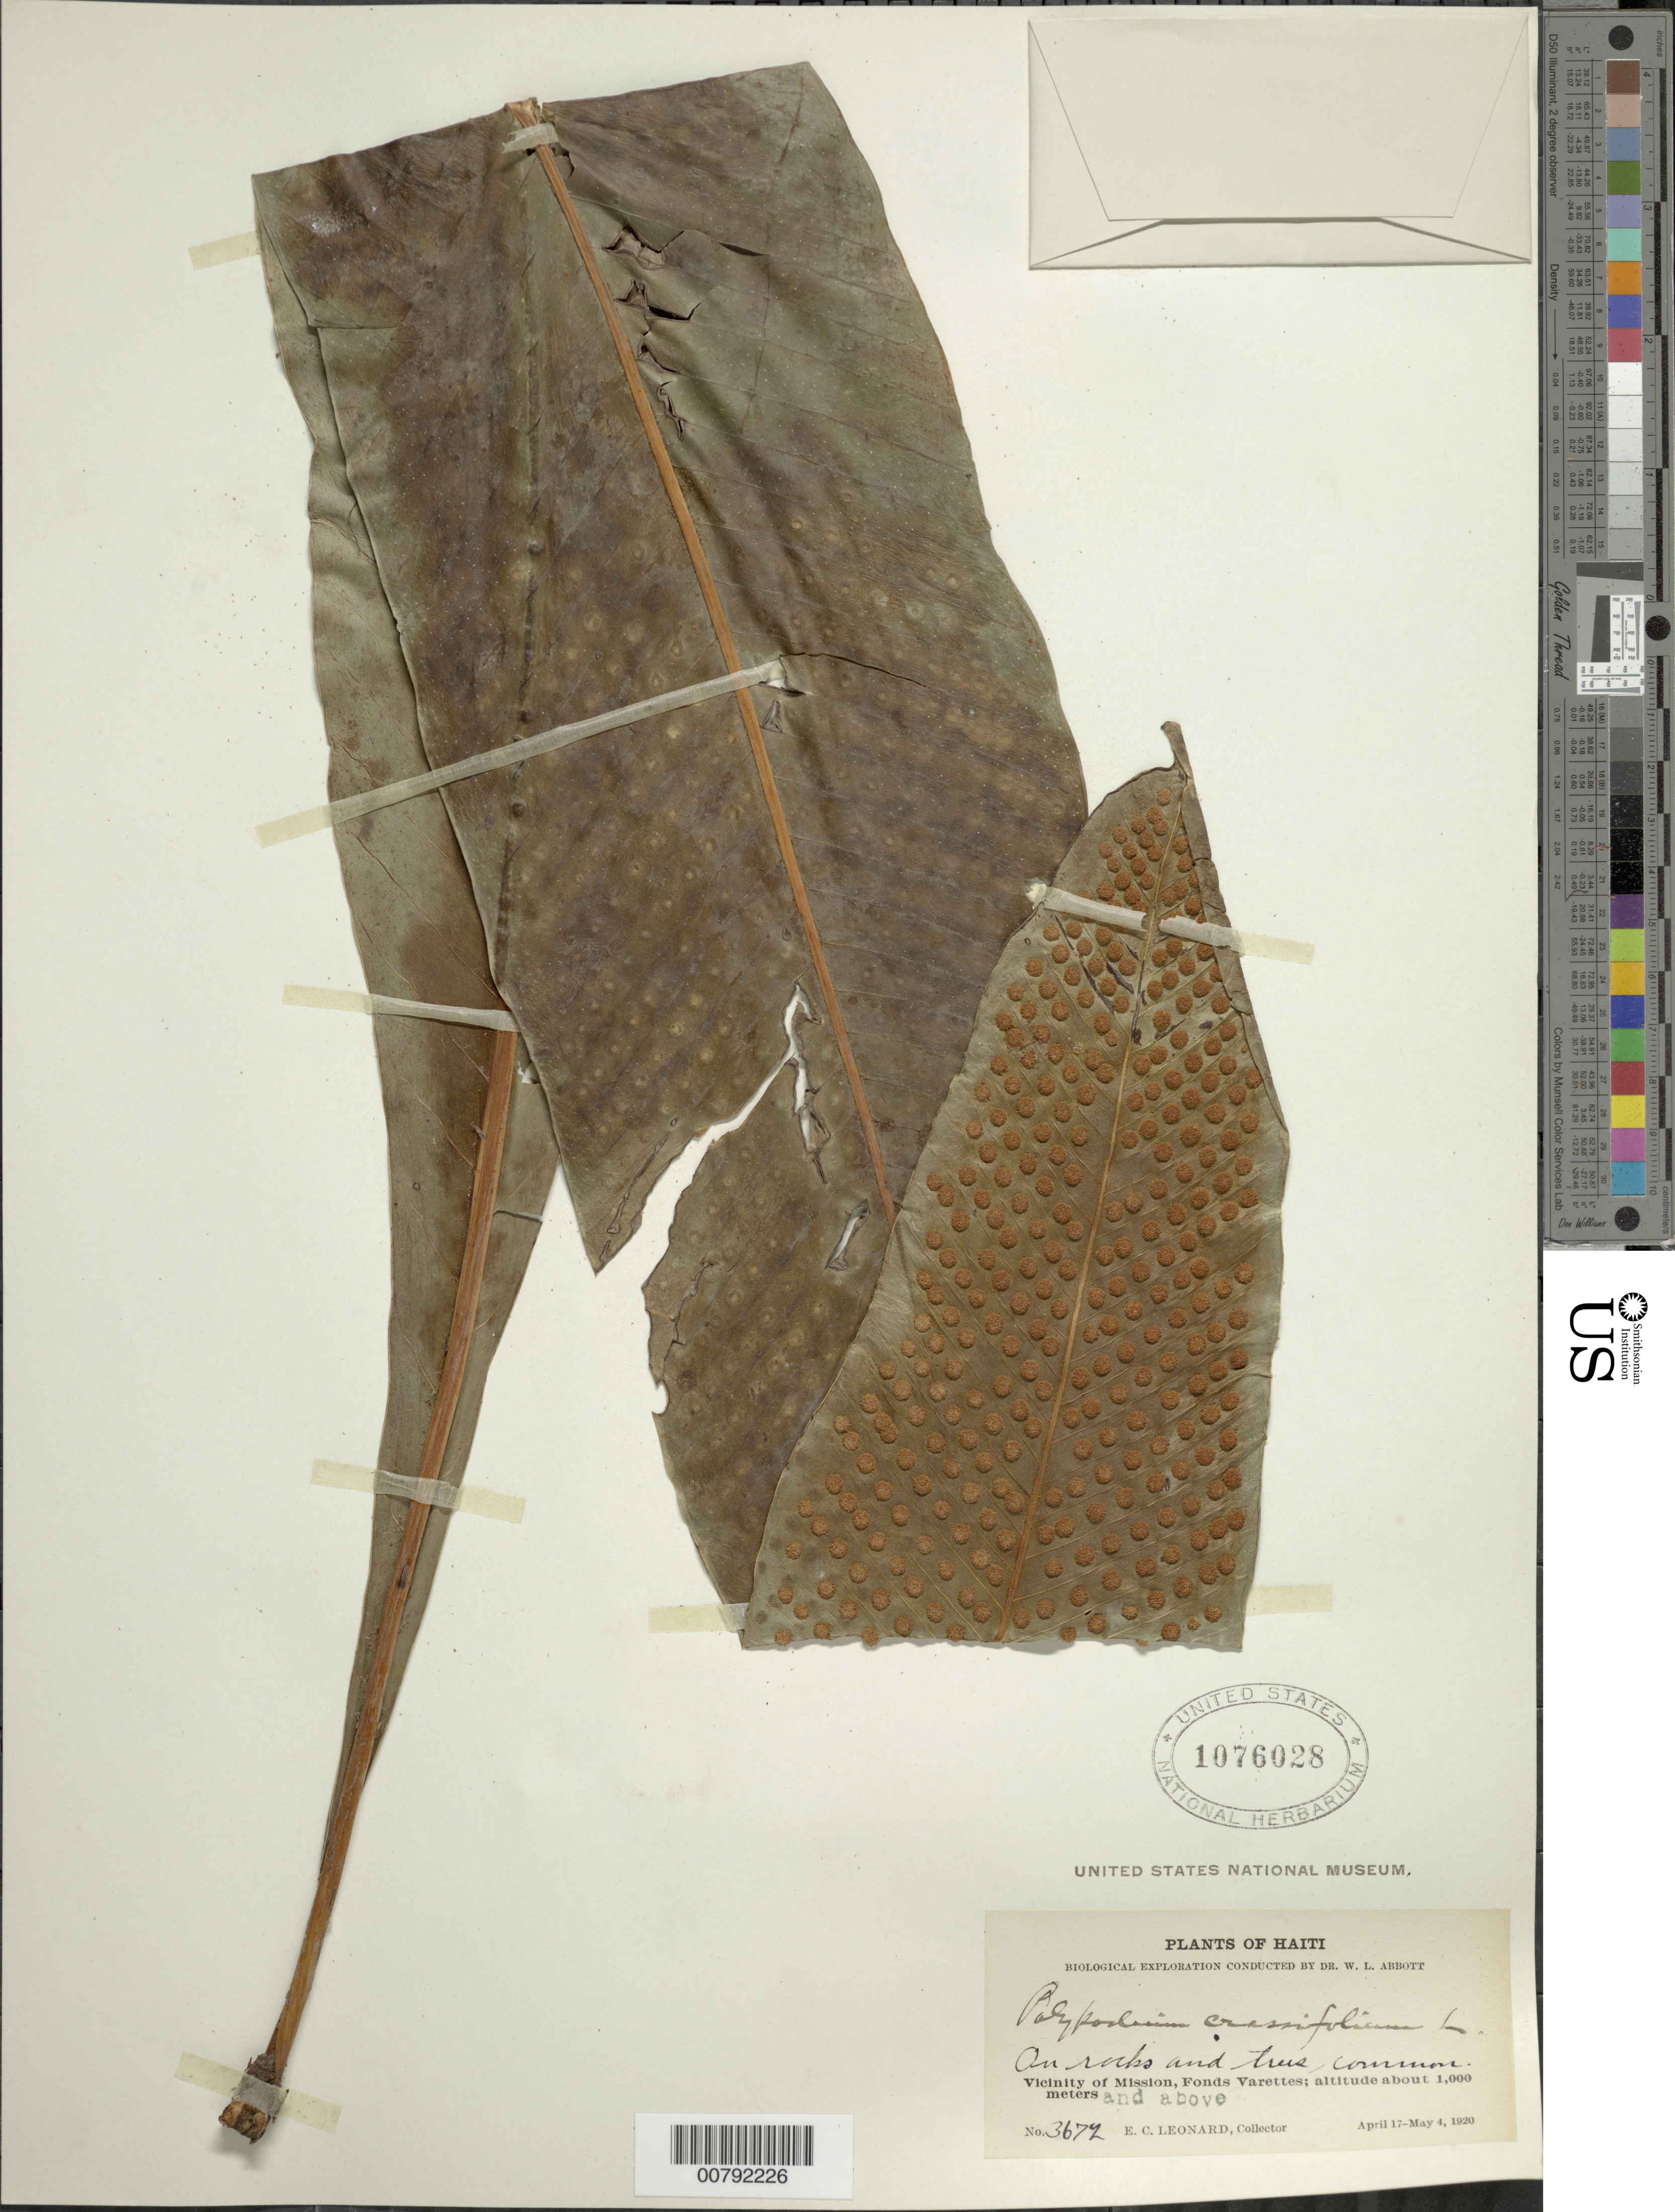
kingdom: Plantae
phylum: Tracheophyta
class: Polypodiopsida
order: Polypodiales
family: Polypodiaceae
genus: Niphidium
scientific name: Niphidium crassifolium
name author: (L.) Lellinger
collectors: E. C. Leonard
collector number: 3672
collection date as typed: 17 Apr 1920 04 May 1920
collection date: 1920-04-17/1920-05-04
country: Haiti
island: Hispaniola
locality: Mission, vicinity; Fonds Varettes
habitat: On rocks and trees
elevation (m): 1000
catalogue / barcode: US 1076028